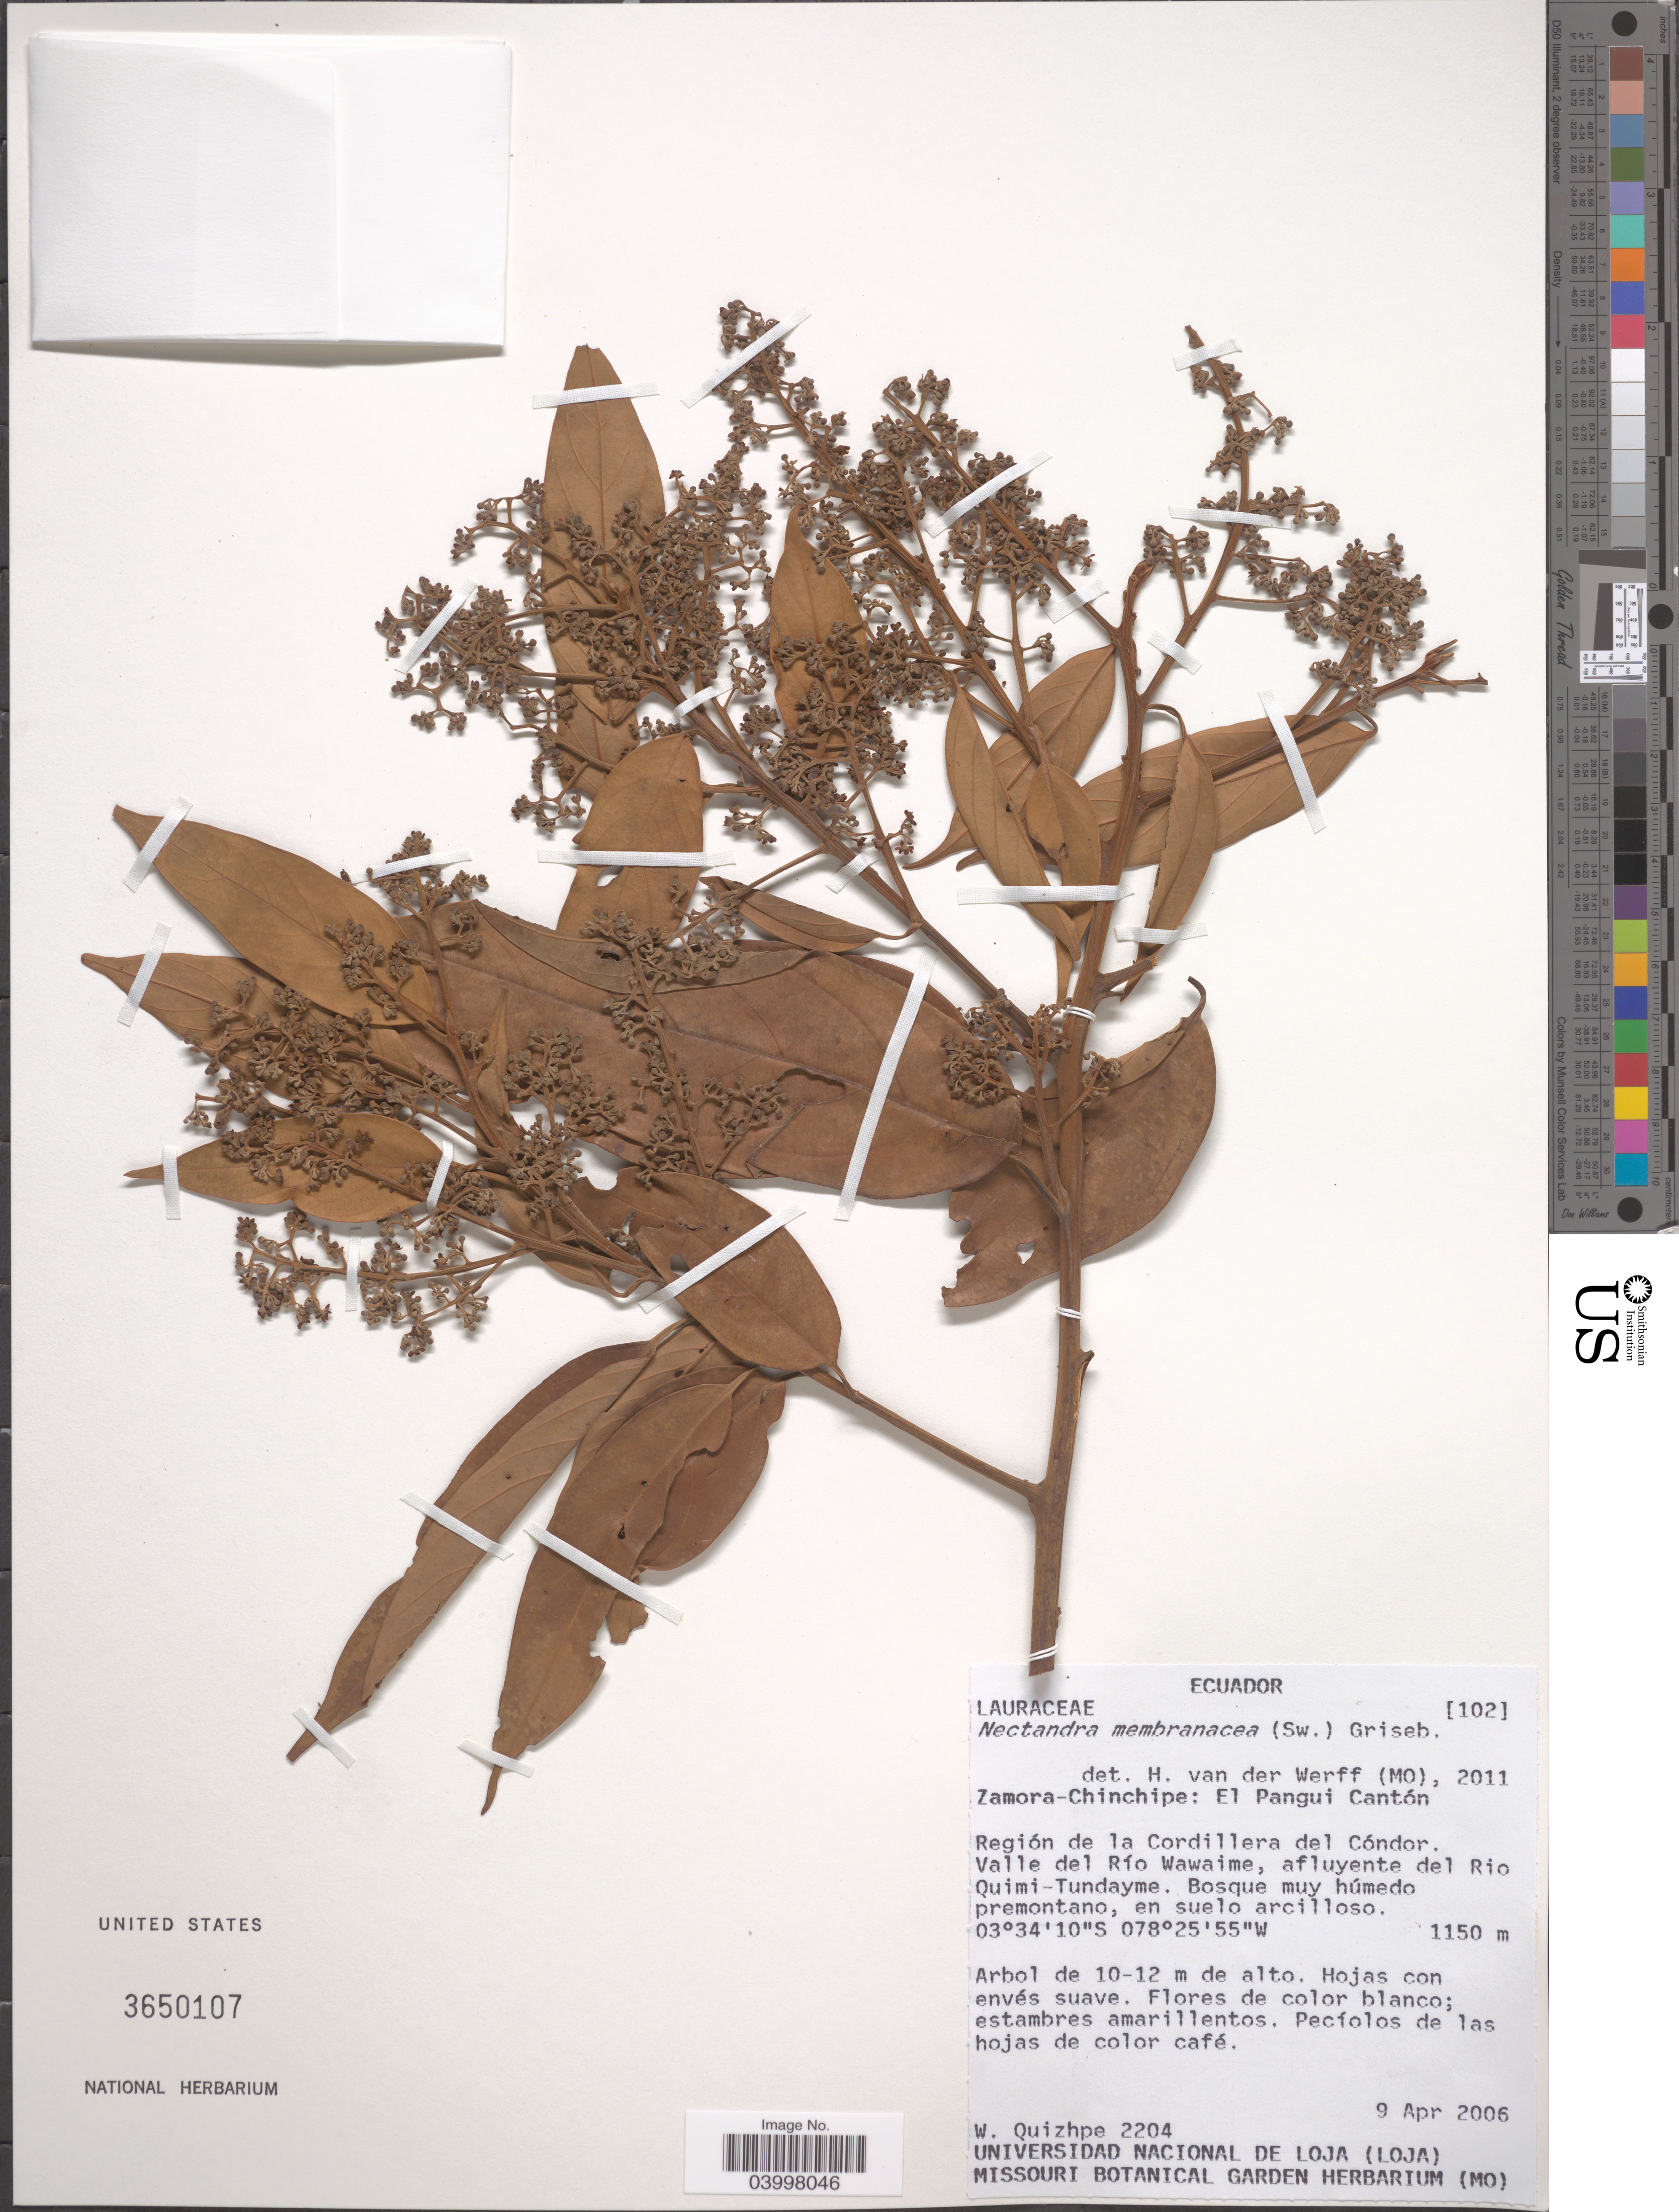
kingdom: Plantae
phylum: Tracheophyta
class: Magnoliopsida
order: Laurales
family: Lauraceae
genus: Nectandra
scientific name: Nectandra membranacea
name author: (Sw.) Griseb.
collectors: W. Quizhpe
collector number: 2204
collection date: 2006-04-09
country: Ecuador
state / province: Zamora-Chinchipe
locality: El Pangui Cantón. Región de la Cordillera del Cóndor. Valle del Río Wawaime, afluyente del Rio Quimi-Tundayme.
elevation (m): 1150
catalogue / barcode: US 3650107